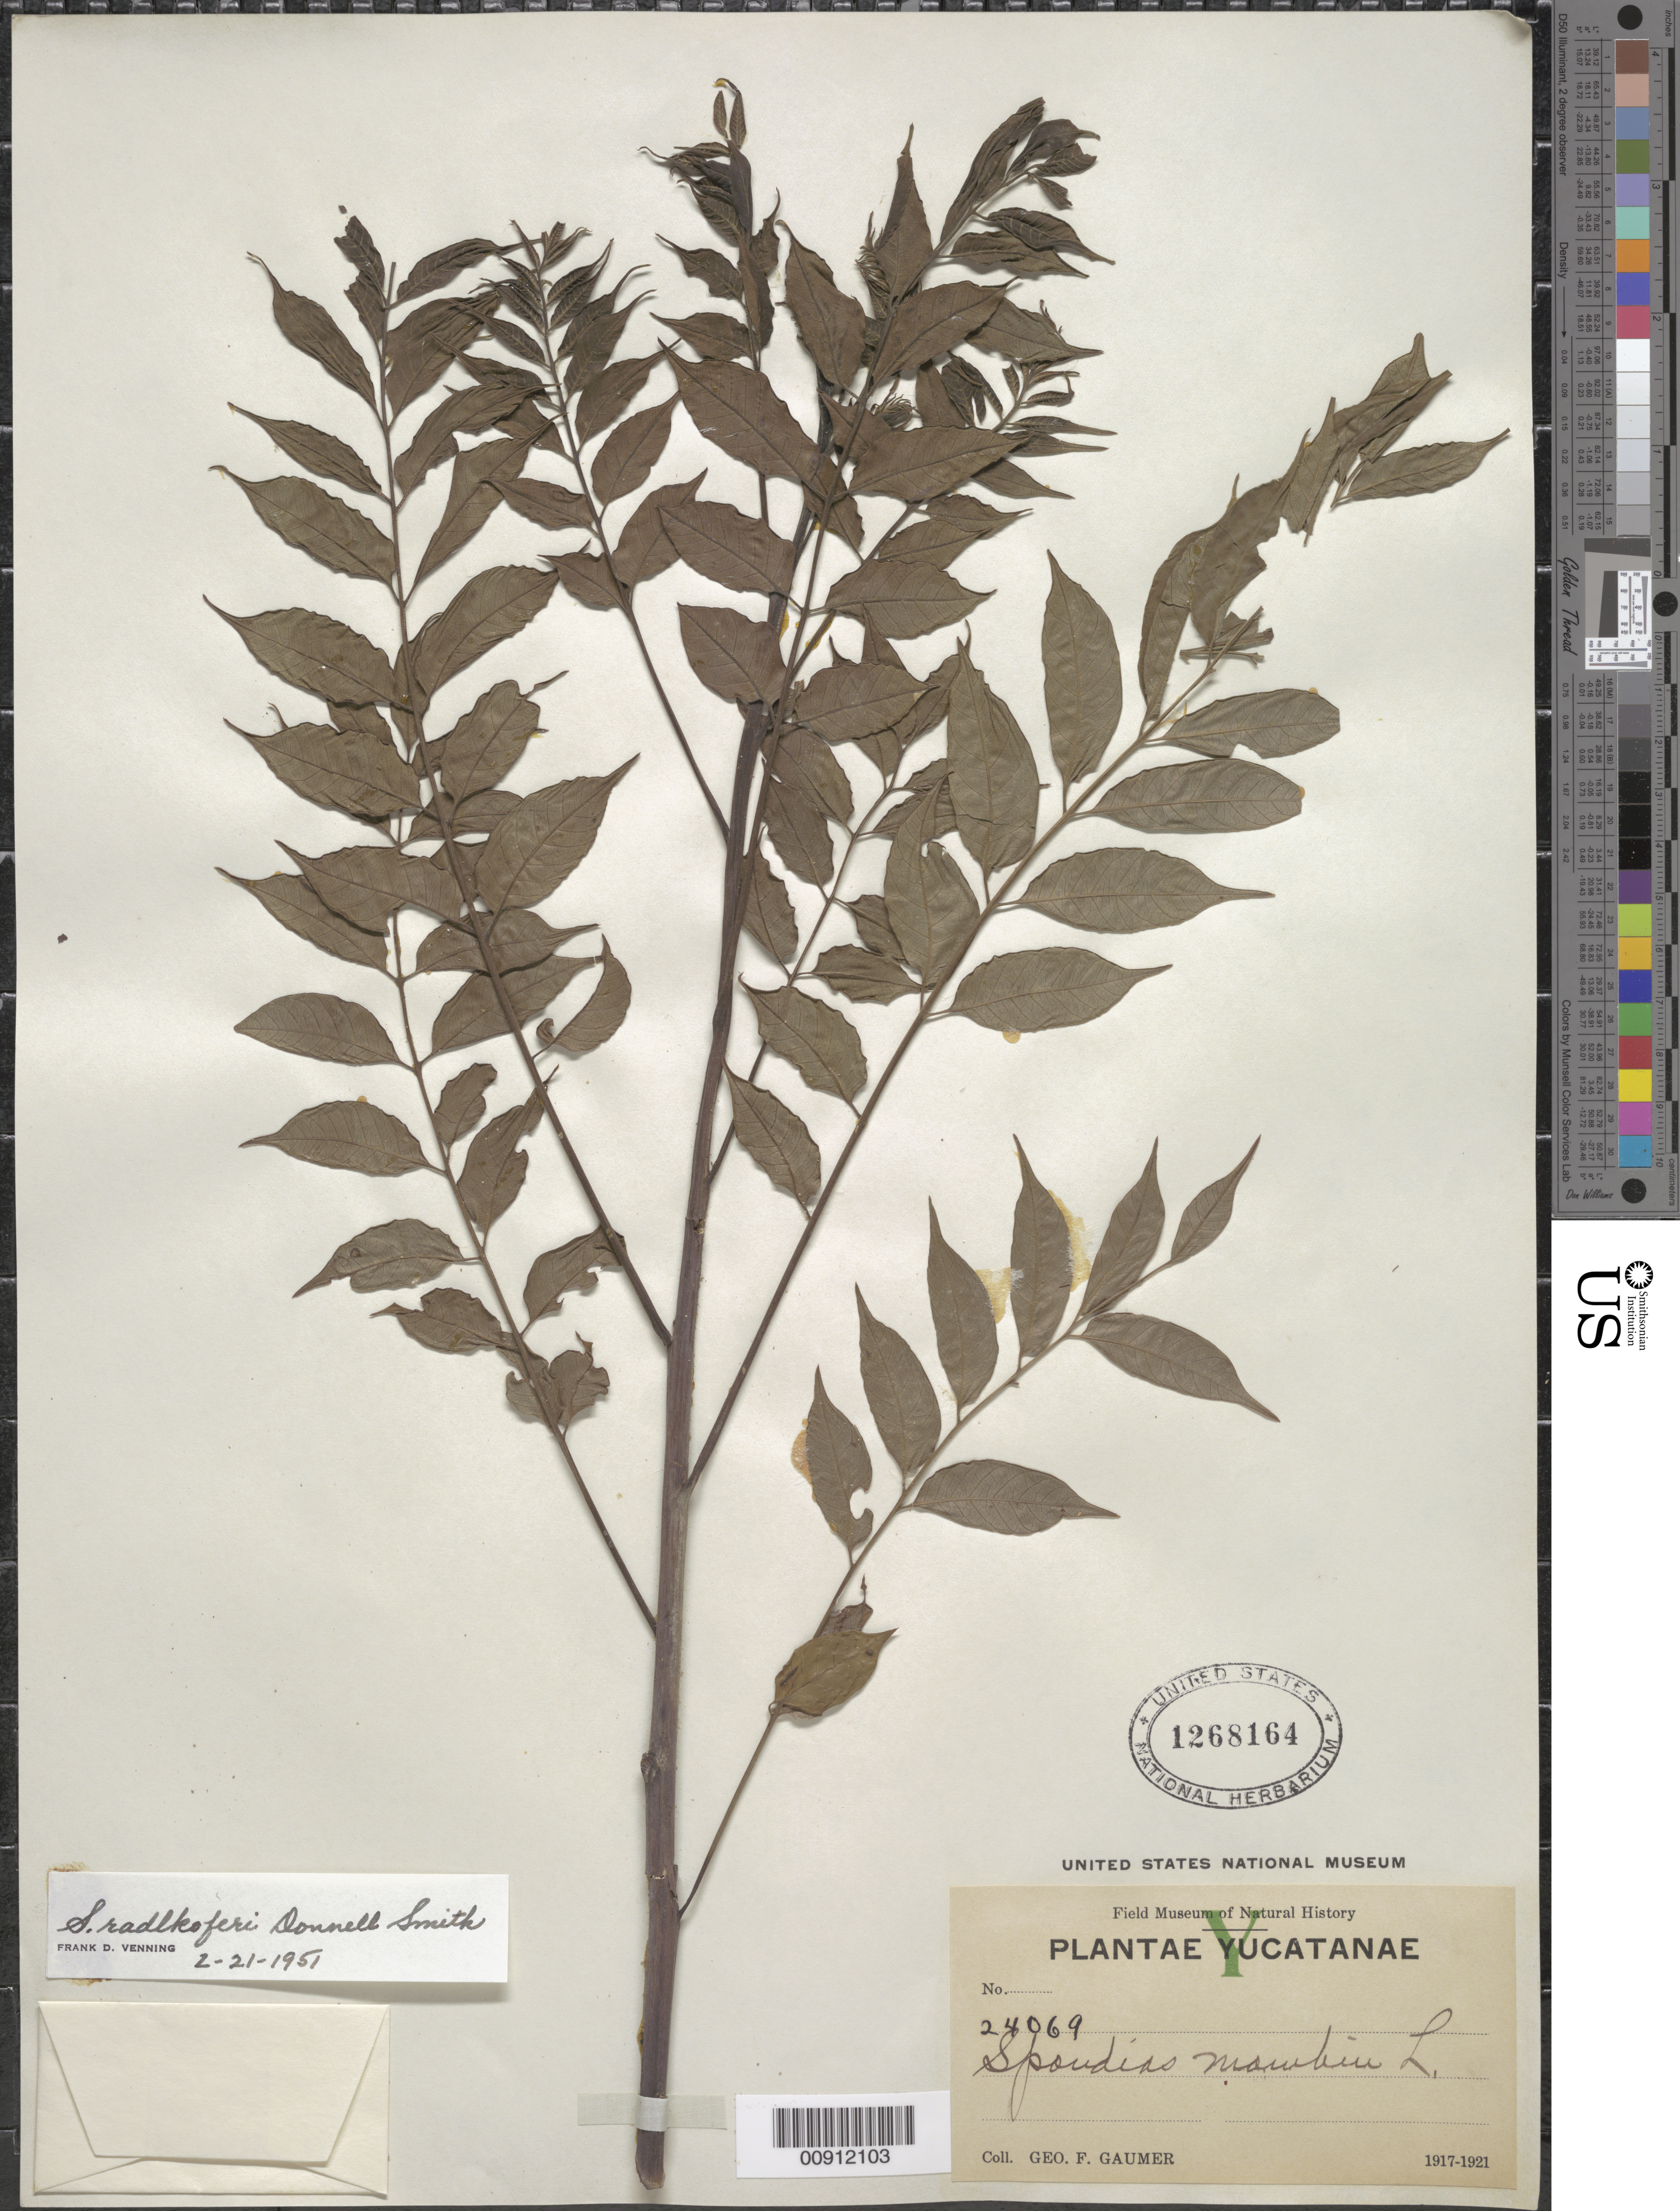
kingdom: Plantae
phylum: Tracheophyta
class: Magnoliopsida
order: Sapindales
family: Anacardiaceae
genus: Spondias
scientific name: Spondias radlkoferi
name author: Donn. Sm.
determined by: Mitchell, John D.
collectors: G. F. Gaumer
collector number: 24069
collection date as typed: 1917 to -- --- 1921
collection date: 1917/1921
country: Mexico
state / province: Yucatán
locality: Yucatán.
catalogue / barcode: US 1268164